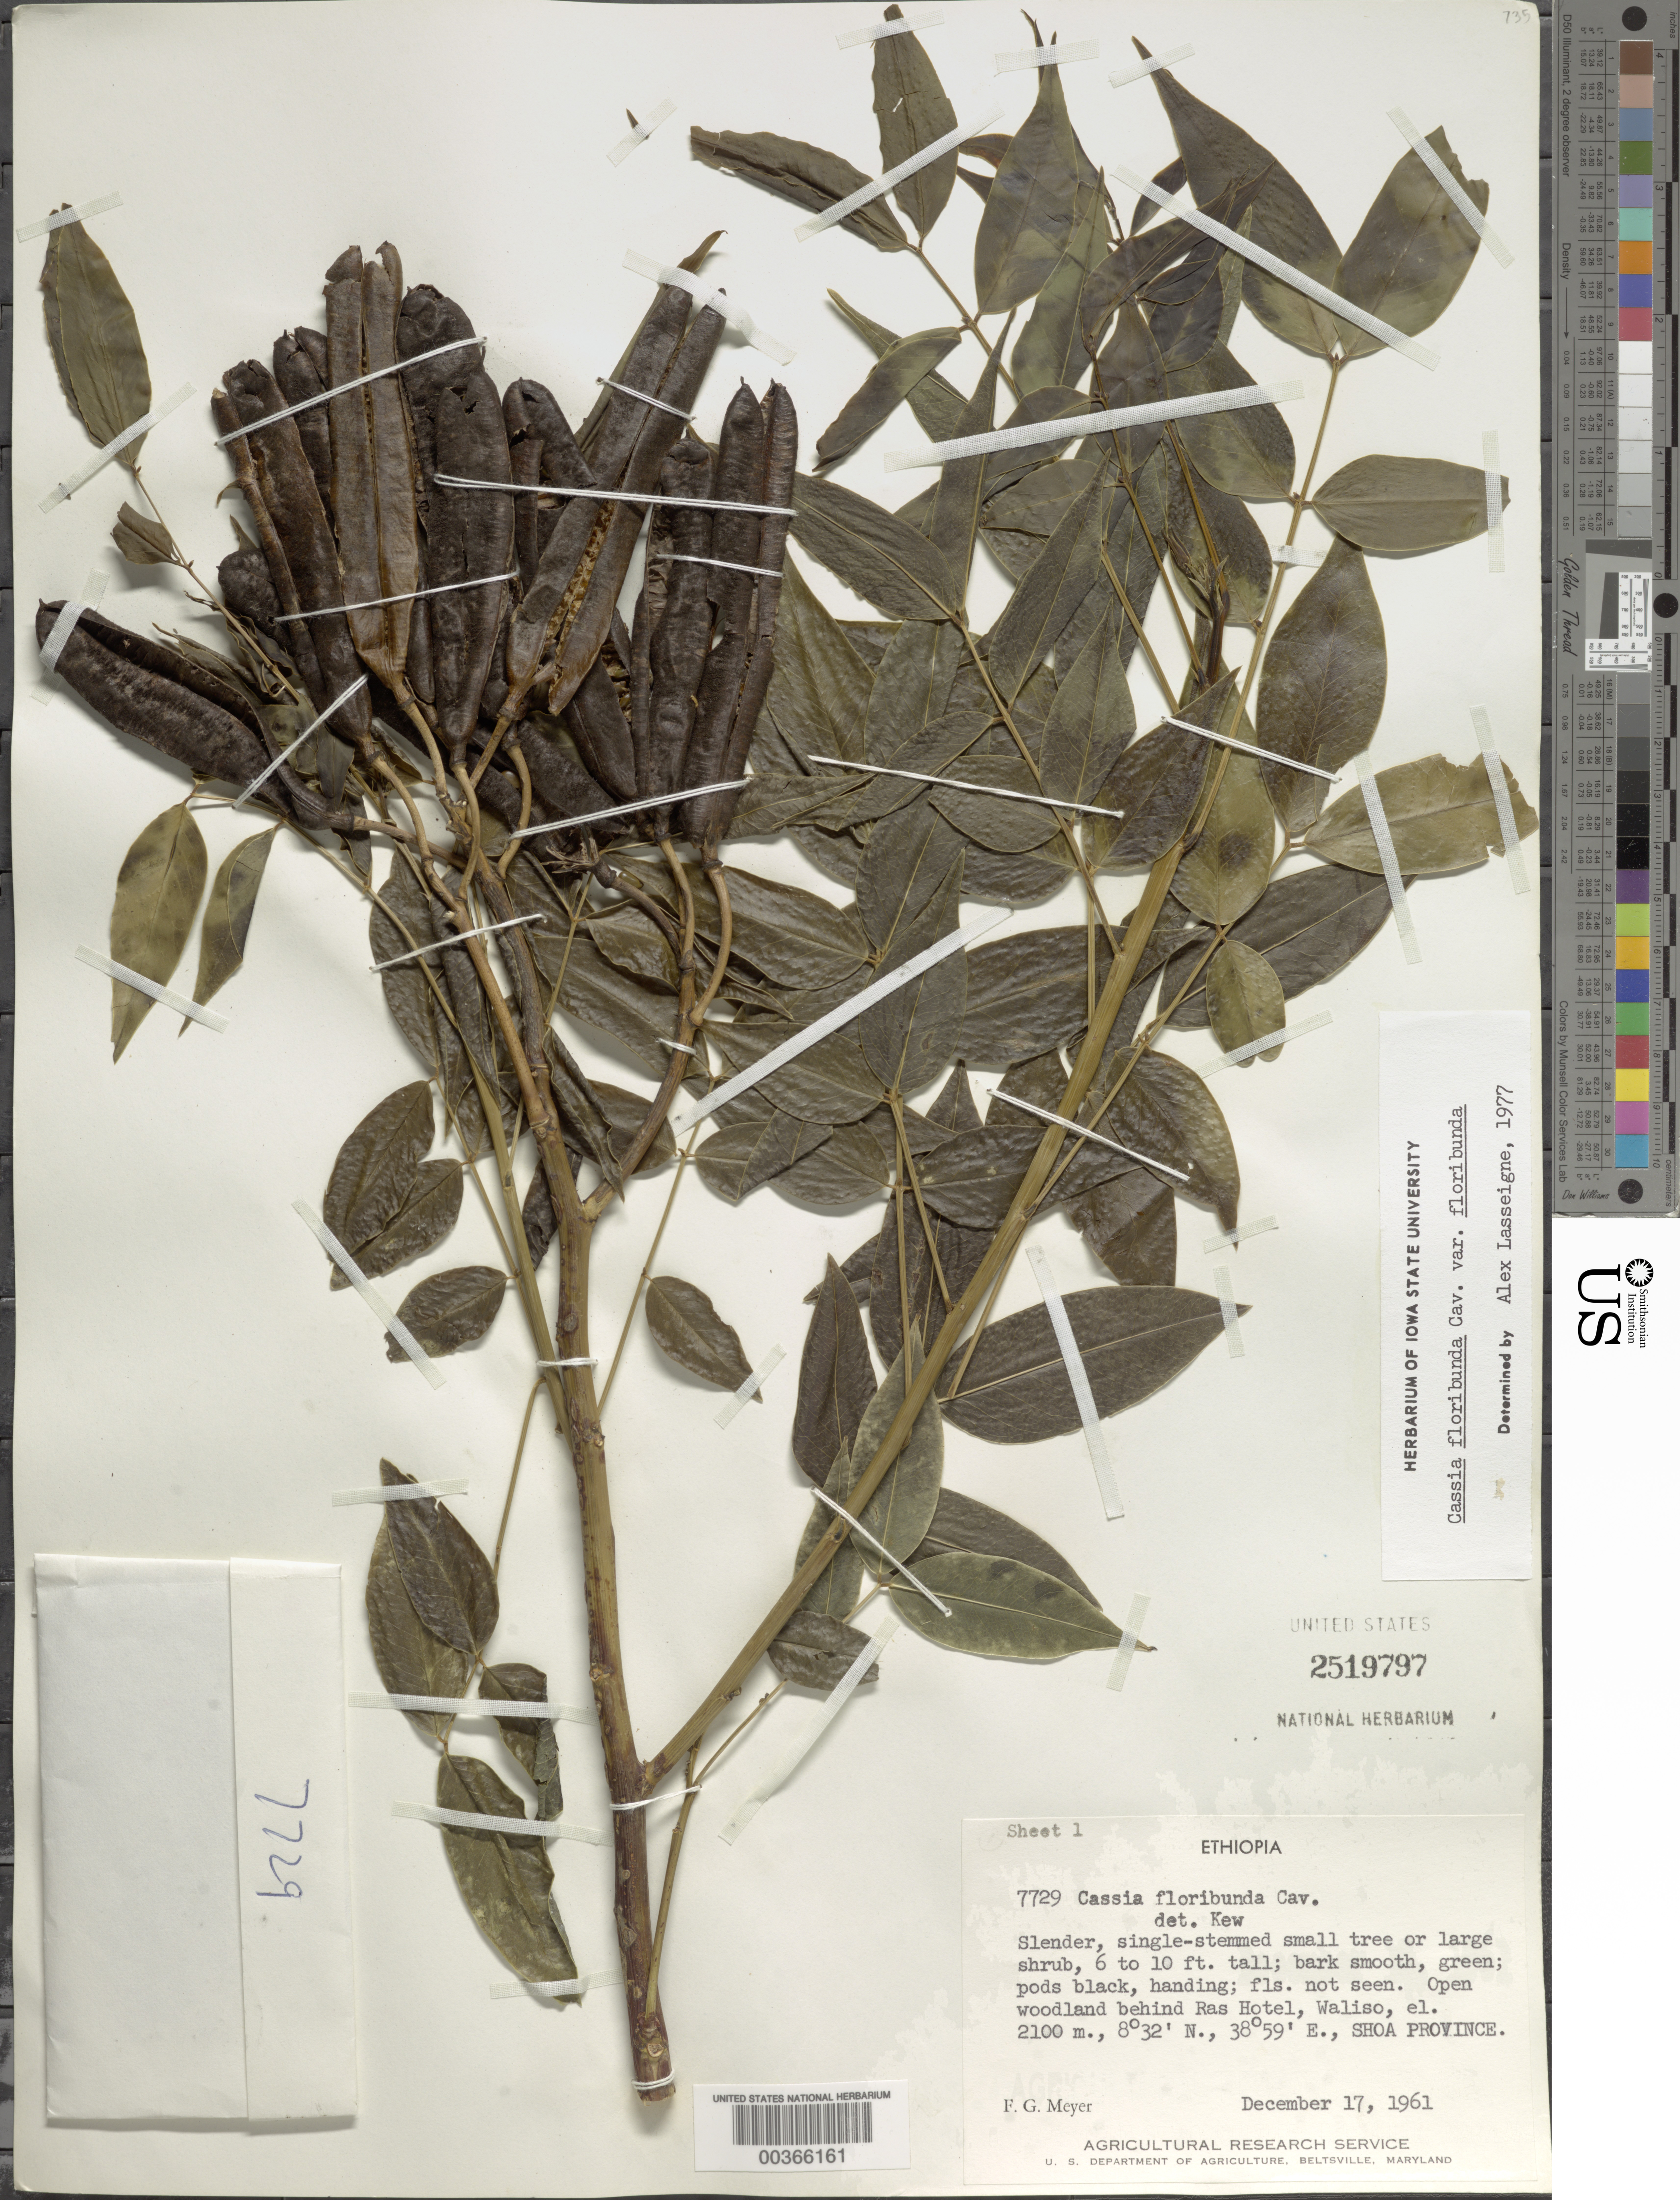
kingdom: Plantae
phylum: Tracheophyta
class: Magnoliopsida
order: Fabales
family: Fabaceae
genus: Senna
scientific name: Senna x floribunda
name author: (Cav.) H.S. Irwin & Barneby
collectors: F. G. Meyer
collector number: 7729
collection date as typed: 17 Dec 1961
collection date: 1961-12-17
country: Ethiopia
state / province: Oromiya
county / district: Shewa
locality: Behind ras hotel, waliso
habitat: Open woodland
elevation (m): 2100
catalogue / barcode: US 2519797